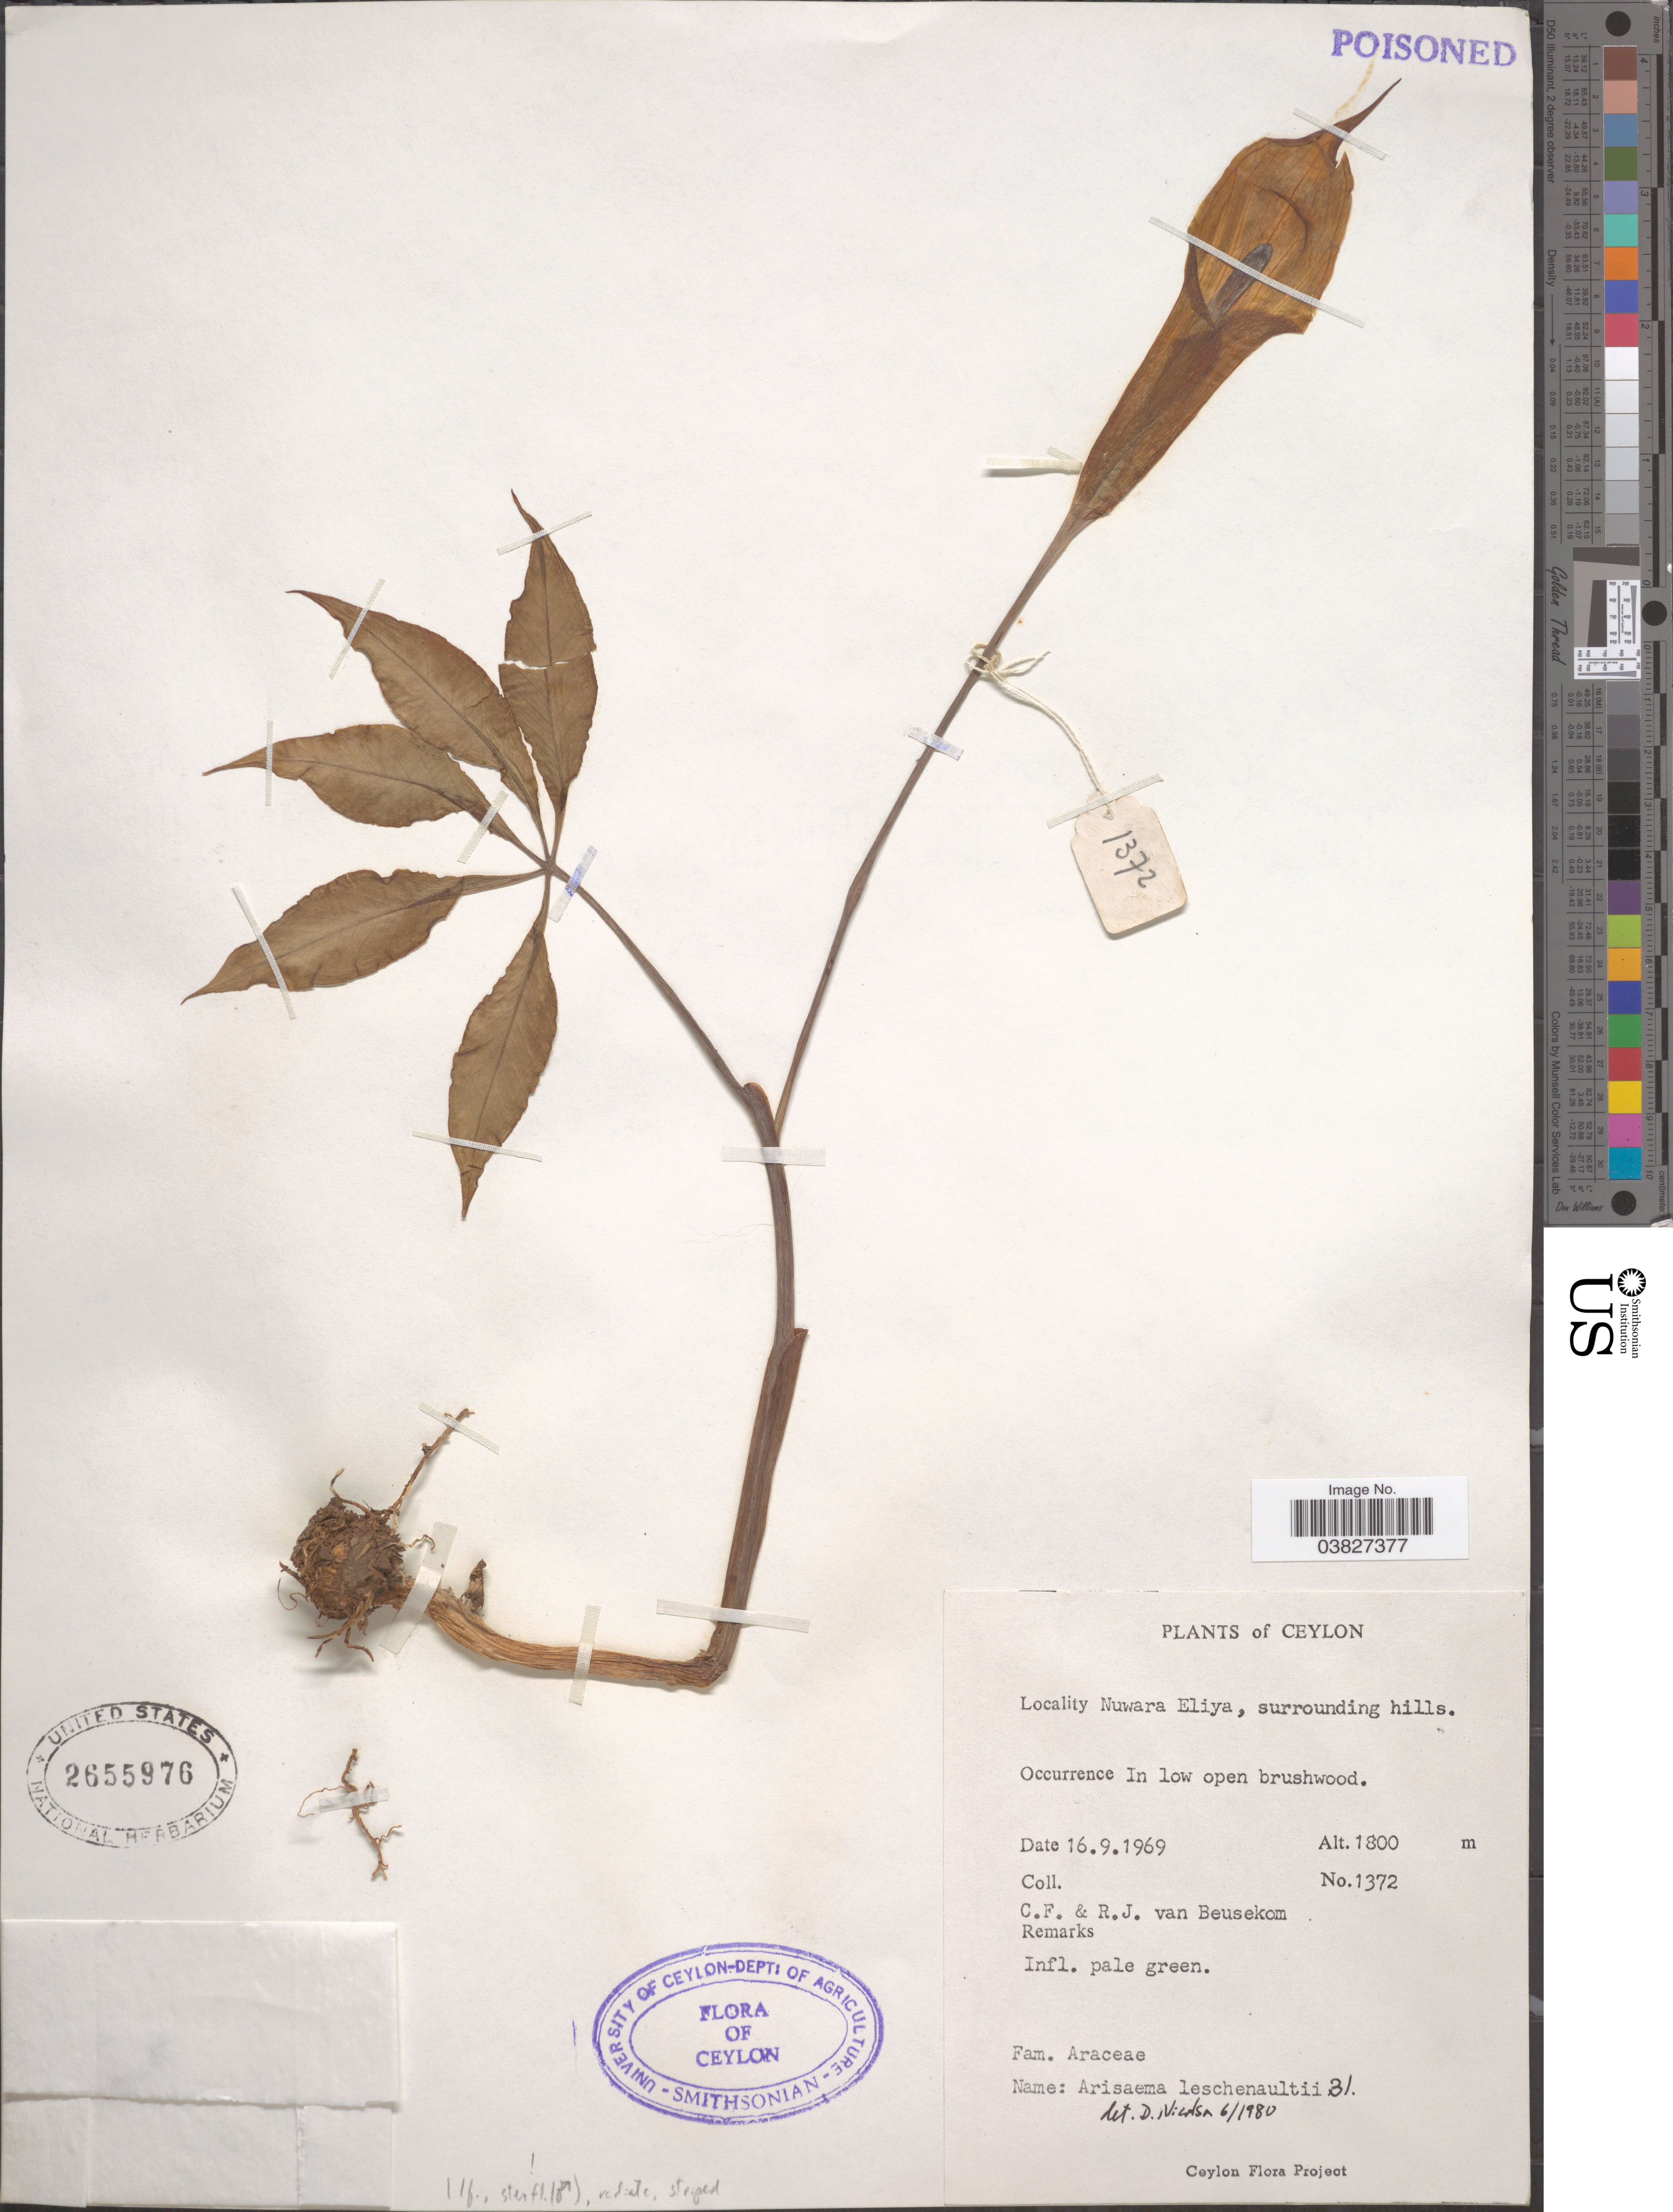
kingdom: Plantae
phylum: Tracheophyta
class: Liliopsida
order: Alismatales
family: Araceae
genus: Arisaema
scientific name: Arisaema leschenaultii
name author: Blume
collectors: C. van Beusecom & R. van Beusecom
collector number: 1372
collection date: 1969-09-16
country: Sri Lanka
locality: Ceylon. Nuwara Eliya, surrounding hills.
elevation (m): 1800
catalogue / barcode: US 2655976